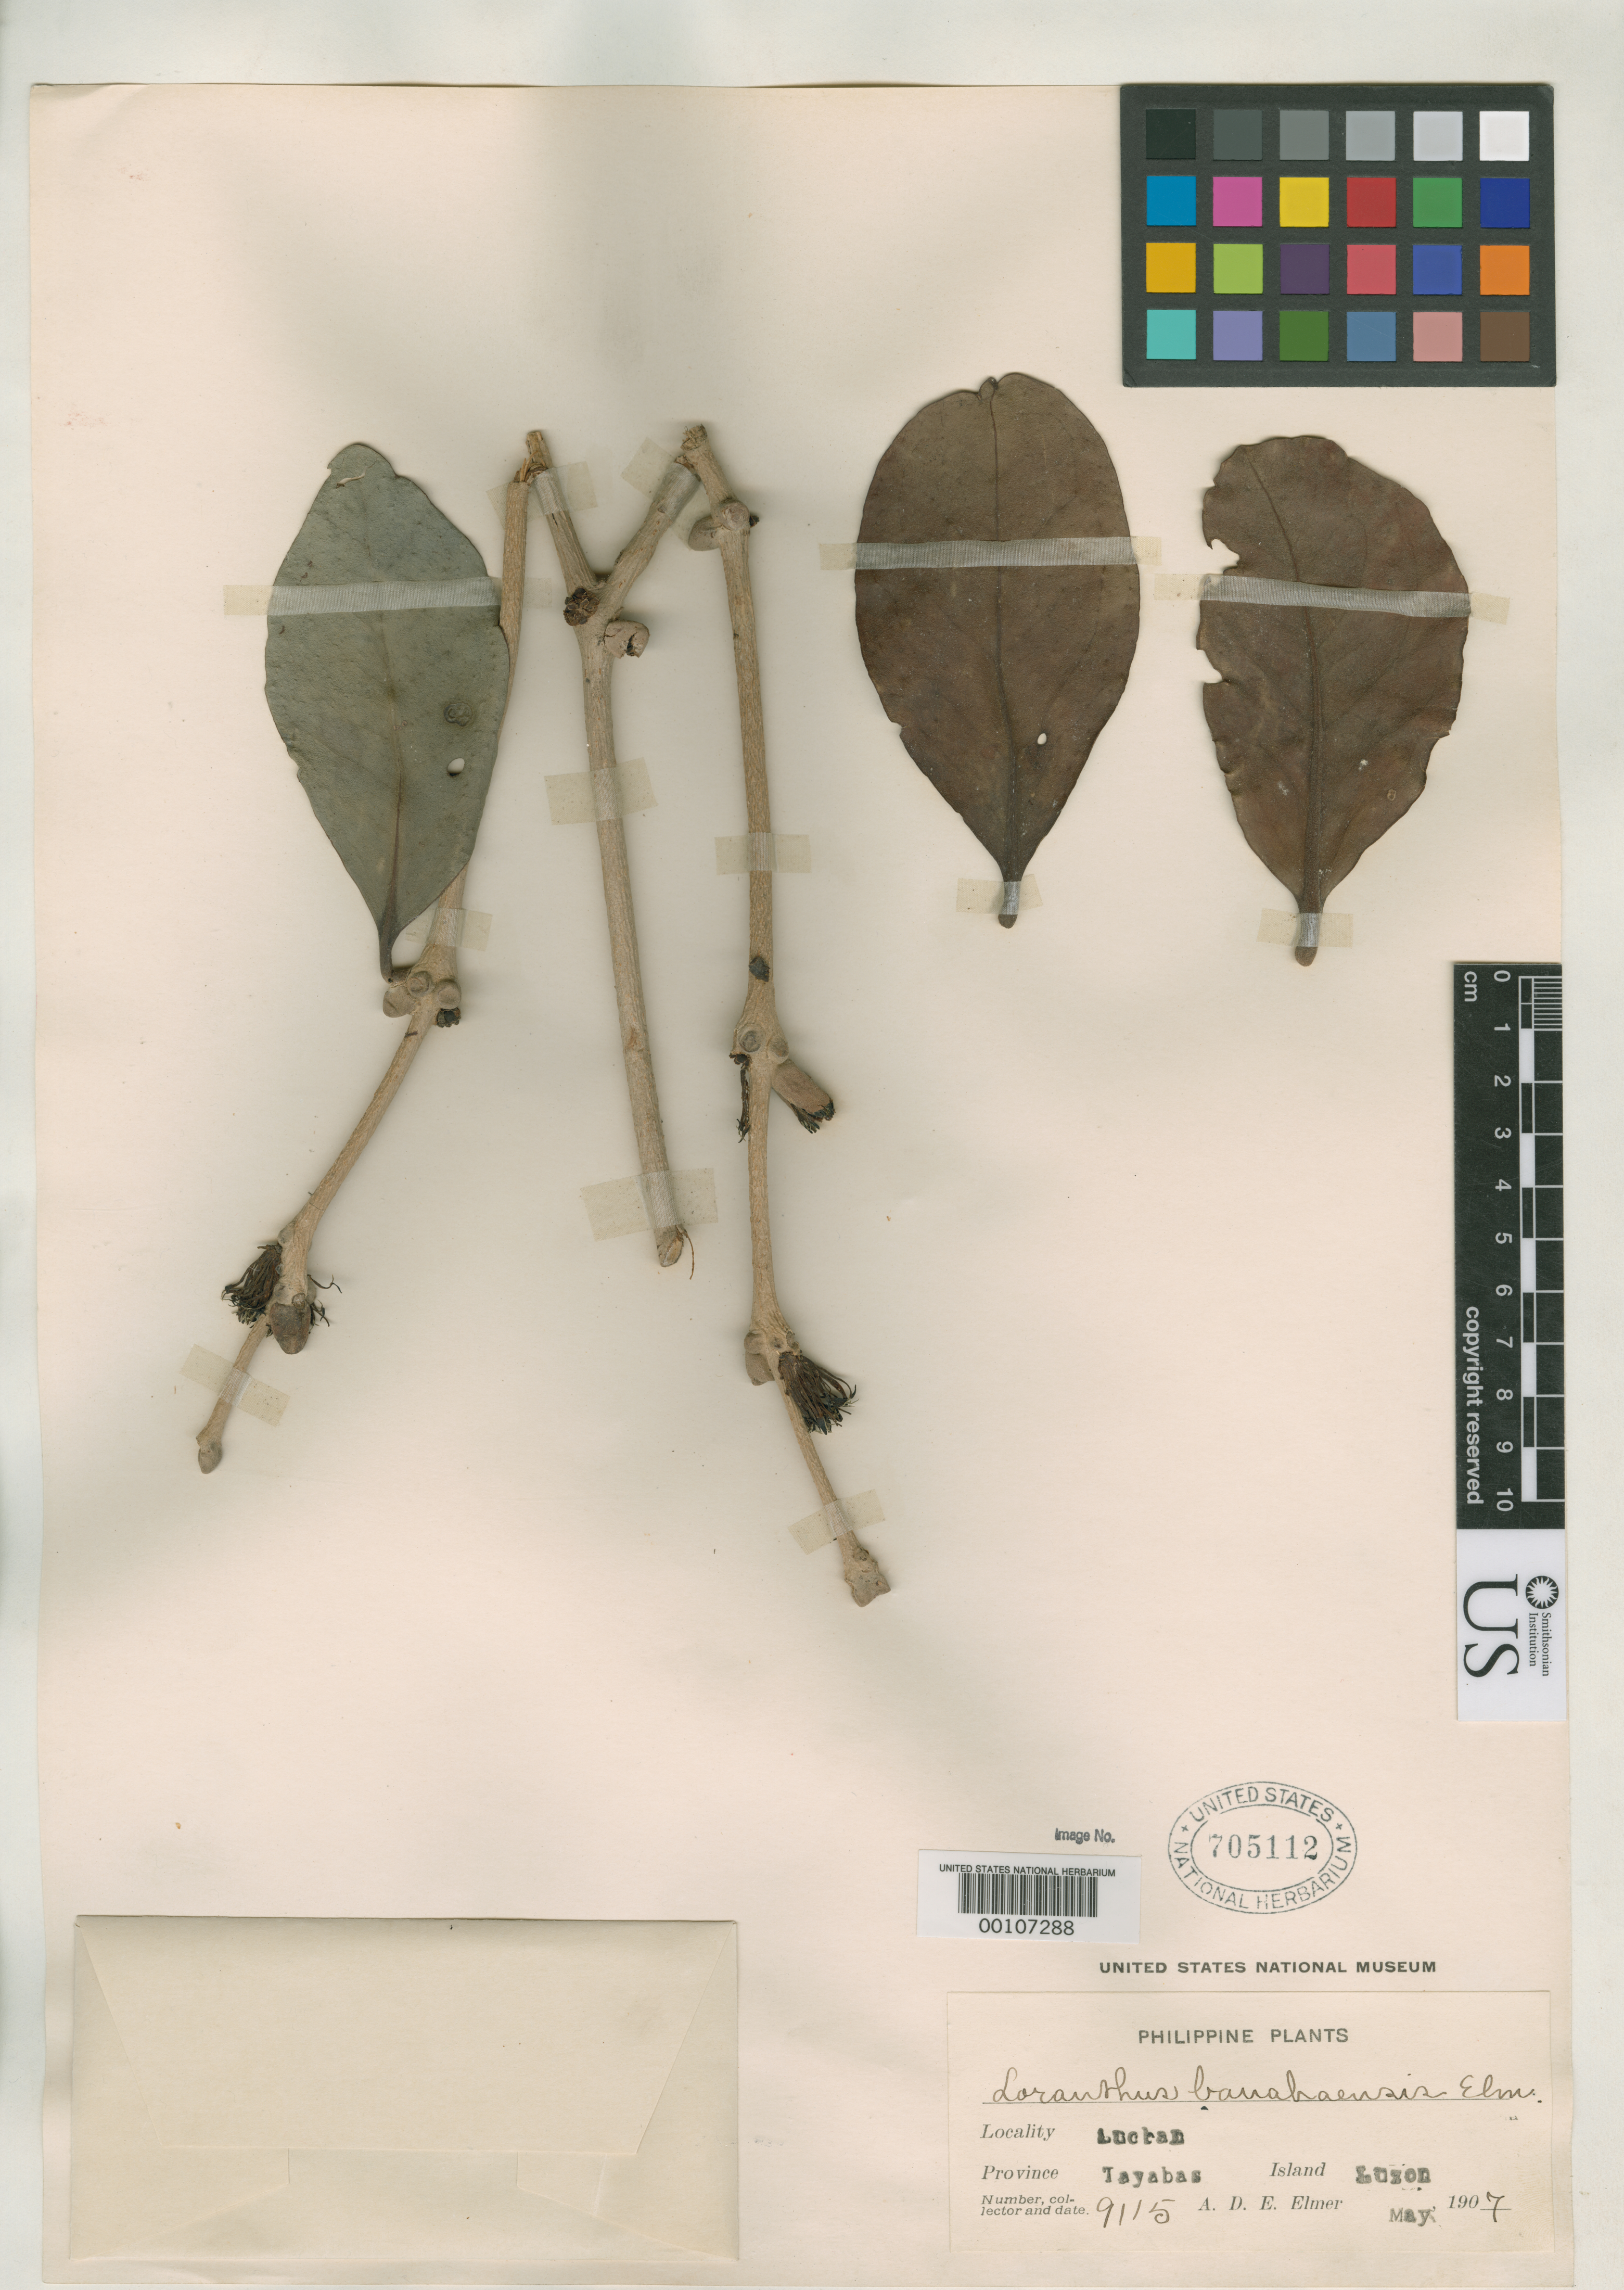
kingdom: Plantae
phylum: Tracheophyta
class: Magnoliopsida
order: Santalales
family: Loranthaceae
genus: Loranthus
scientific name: Loranthus banahaensis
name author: Elmer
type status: Isotype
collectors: A. D. E. Elmer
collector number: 9115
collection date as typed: May 1907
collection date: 1907-05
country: Philippines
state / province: Calabarzon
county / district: Quezon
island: Luzon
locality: Lucban, Province of Tayabas, Luzon.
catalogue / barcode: US 705112